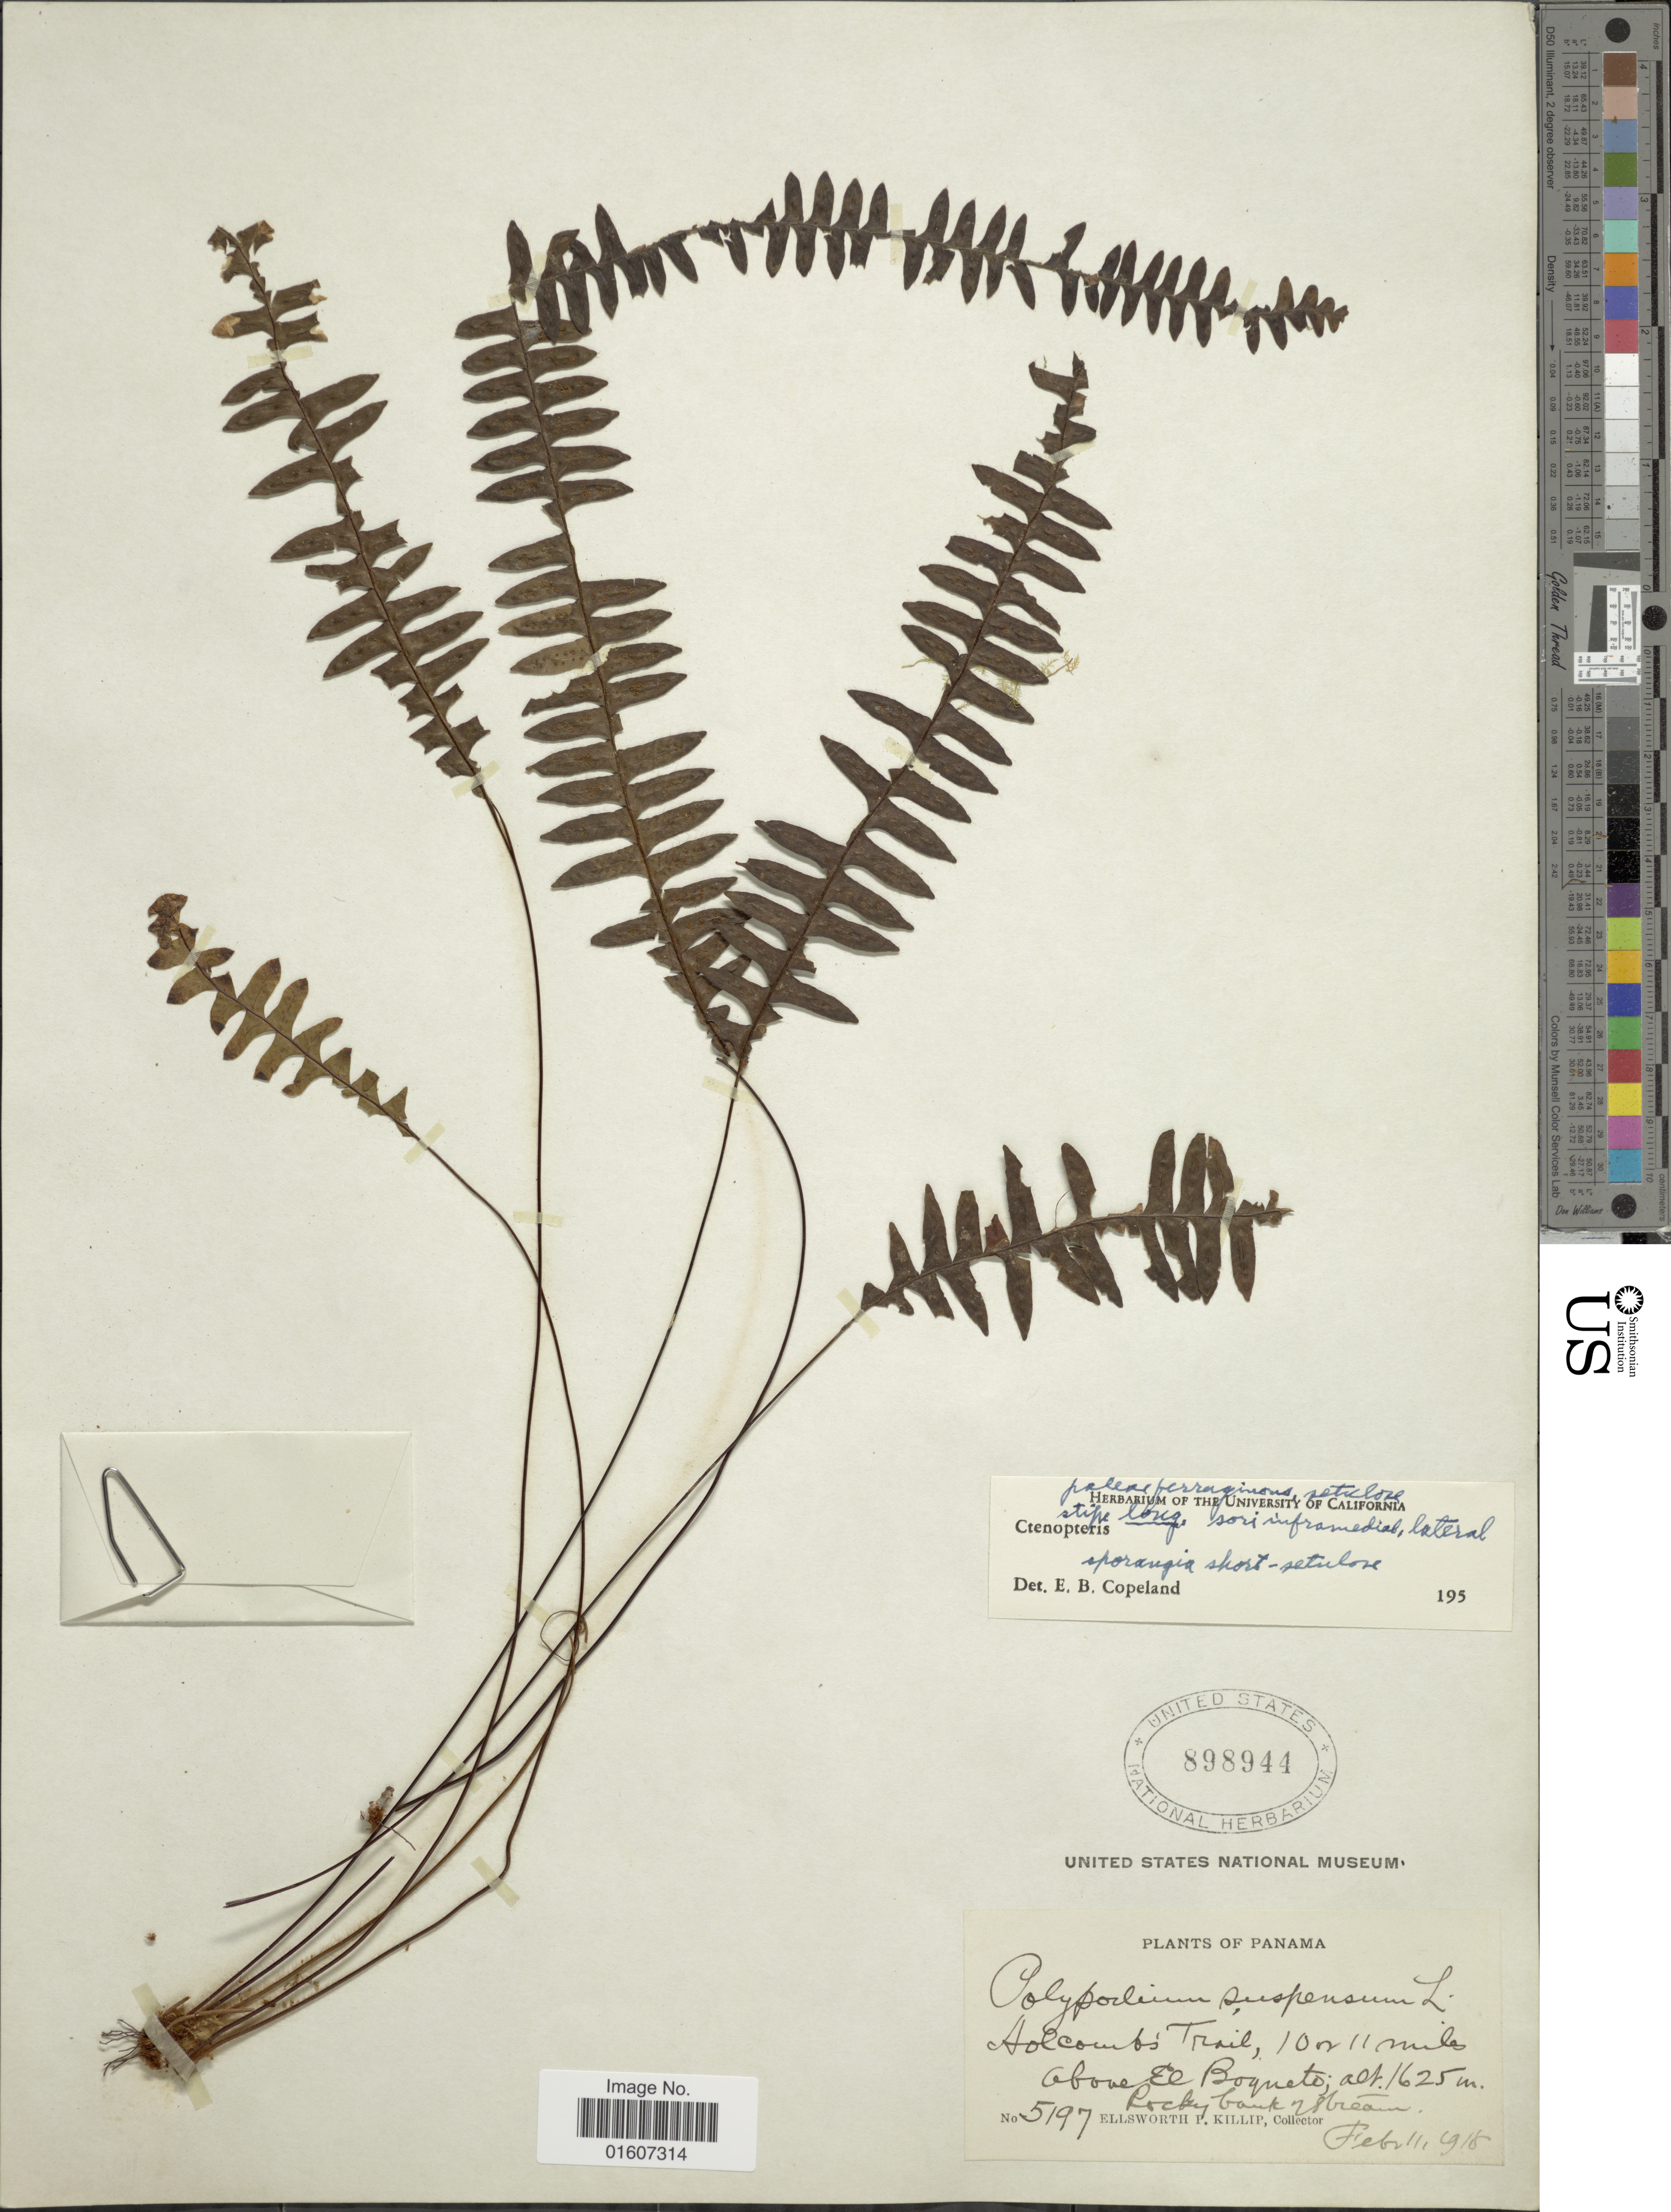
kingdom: Plantae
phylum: Tracheophyta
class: Polypodiopsida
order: Polypodiales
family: Polypodiaceae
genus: Terpsichore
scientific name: Terpsichore asplenifolia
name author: (L.) A.R. Sm.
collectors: E. P. Killip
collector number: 5197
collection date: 1918-02-11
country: Panama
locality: Holcomb's Trail, 10 or 11 miles above El Boquete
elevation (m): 1625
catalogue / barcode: US 898944